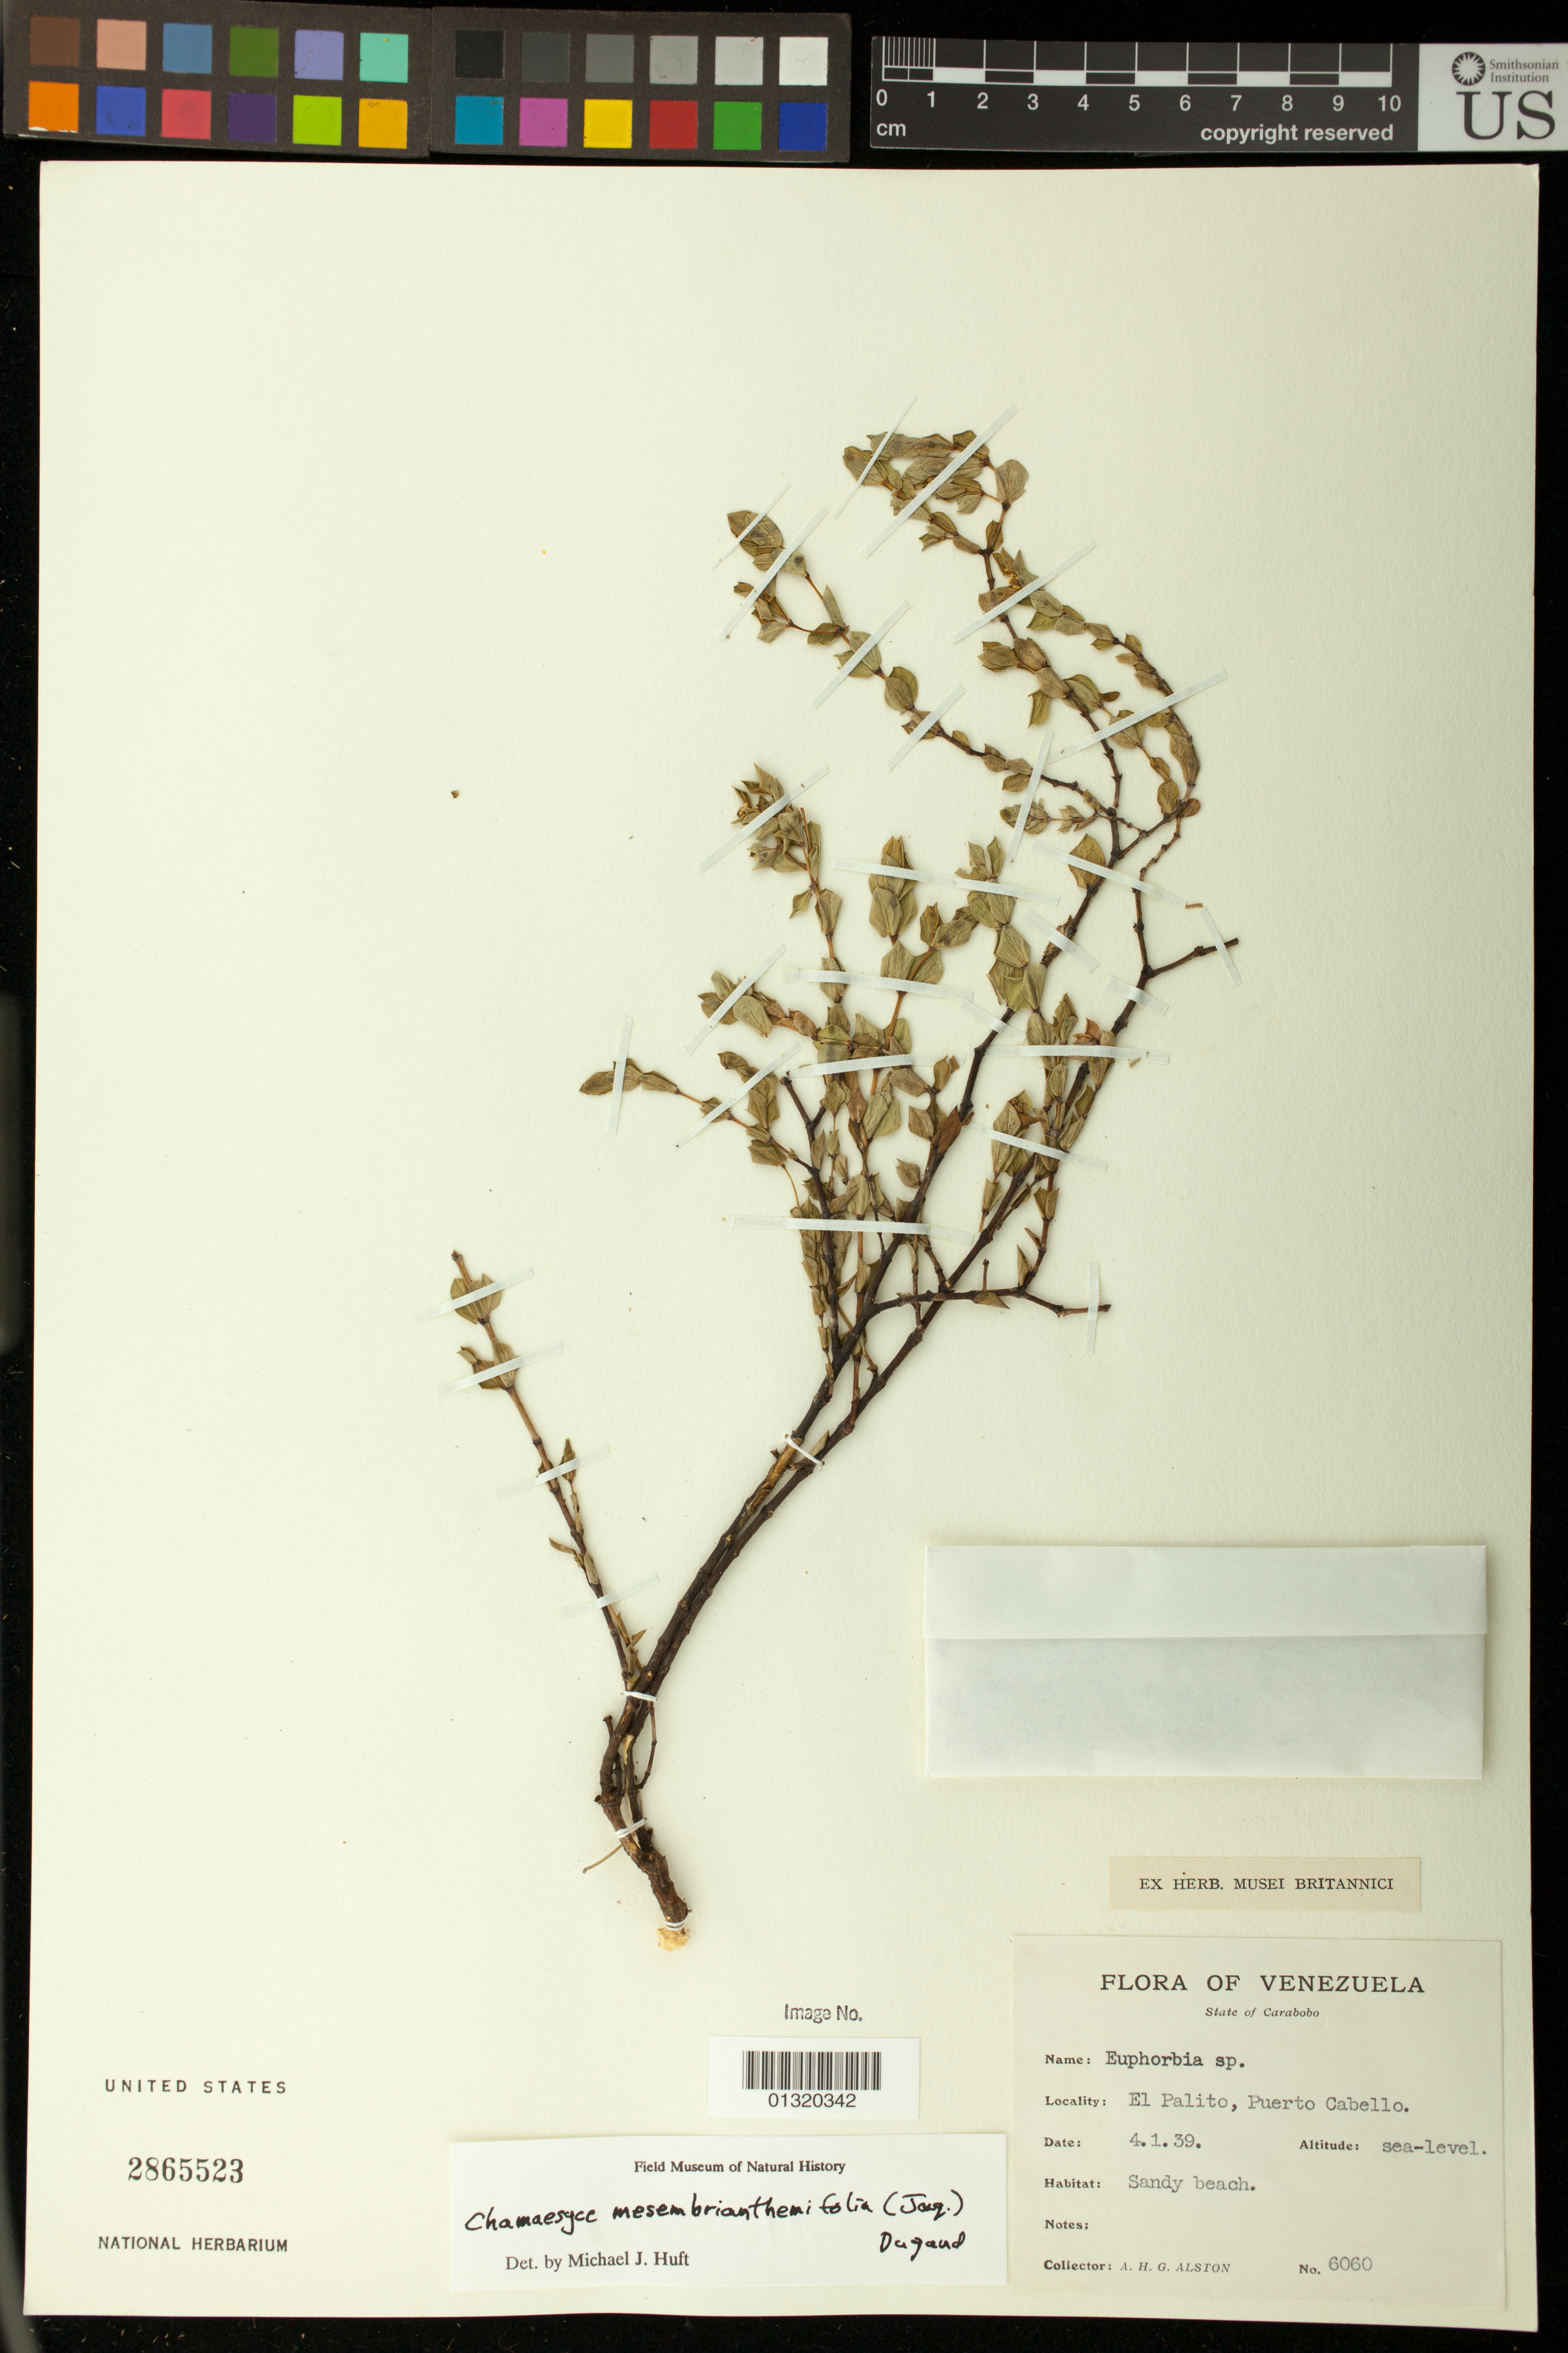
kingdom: Plantae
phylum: Tracheophyta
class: Magnoliopsida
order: Malpighiales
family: Euphorbiaceae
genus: Euphorbia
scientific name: Euphorbia mesembryanthemifolia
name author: Jacq.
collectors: A. H. Alston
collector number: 6060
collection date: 1939-01-04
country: Venezuela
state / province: Carabobo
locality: El Palito, Puerto Cabello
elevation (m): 0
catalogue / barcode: US 2865523